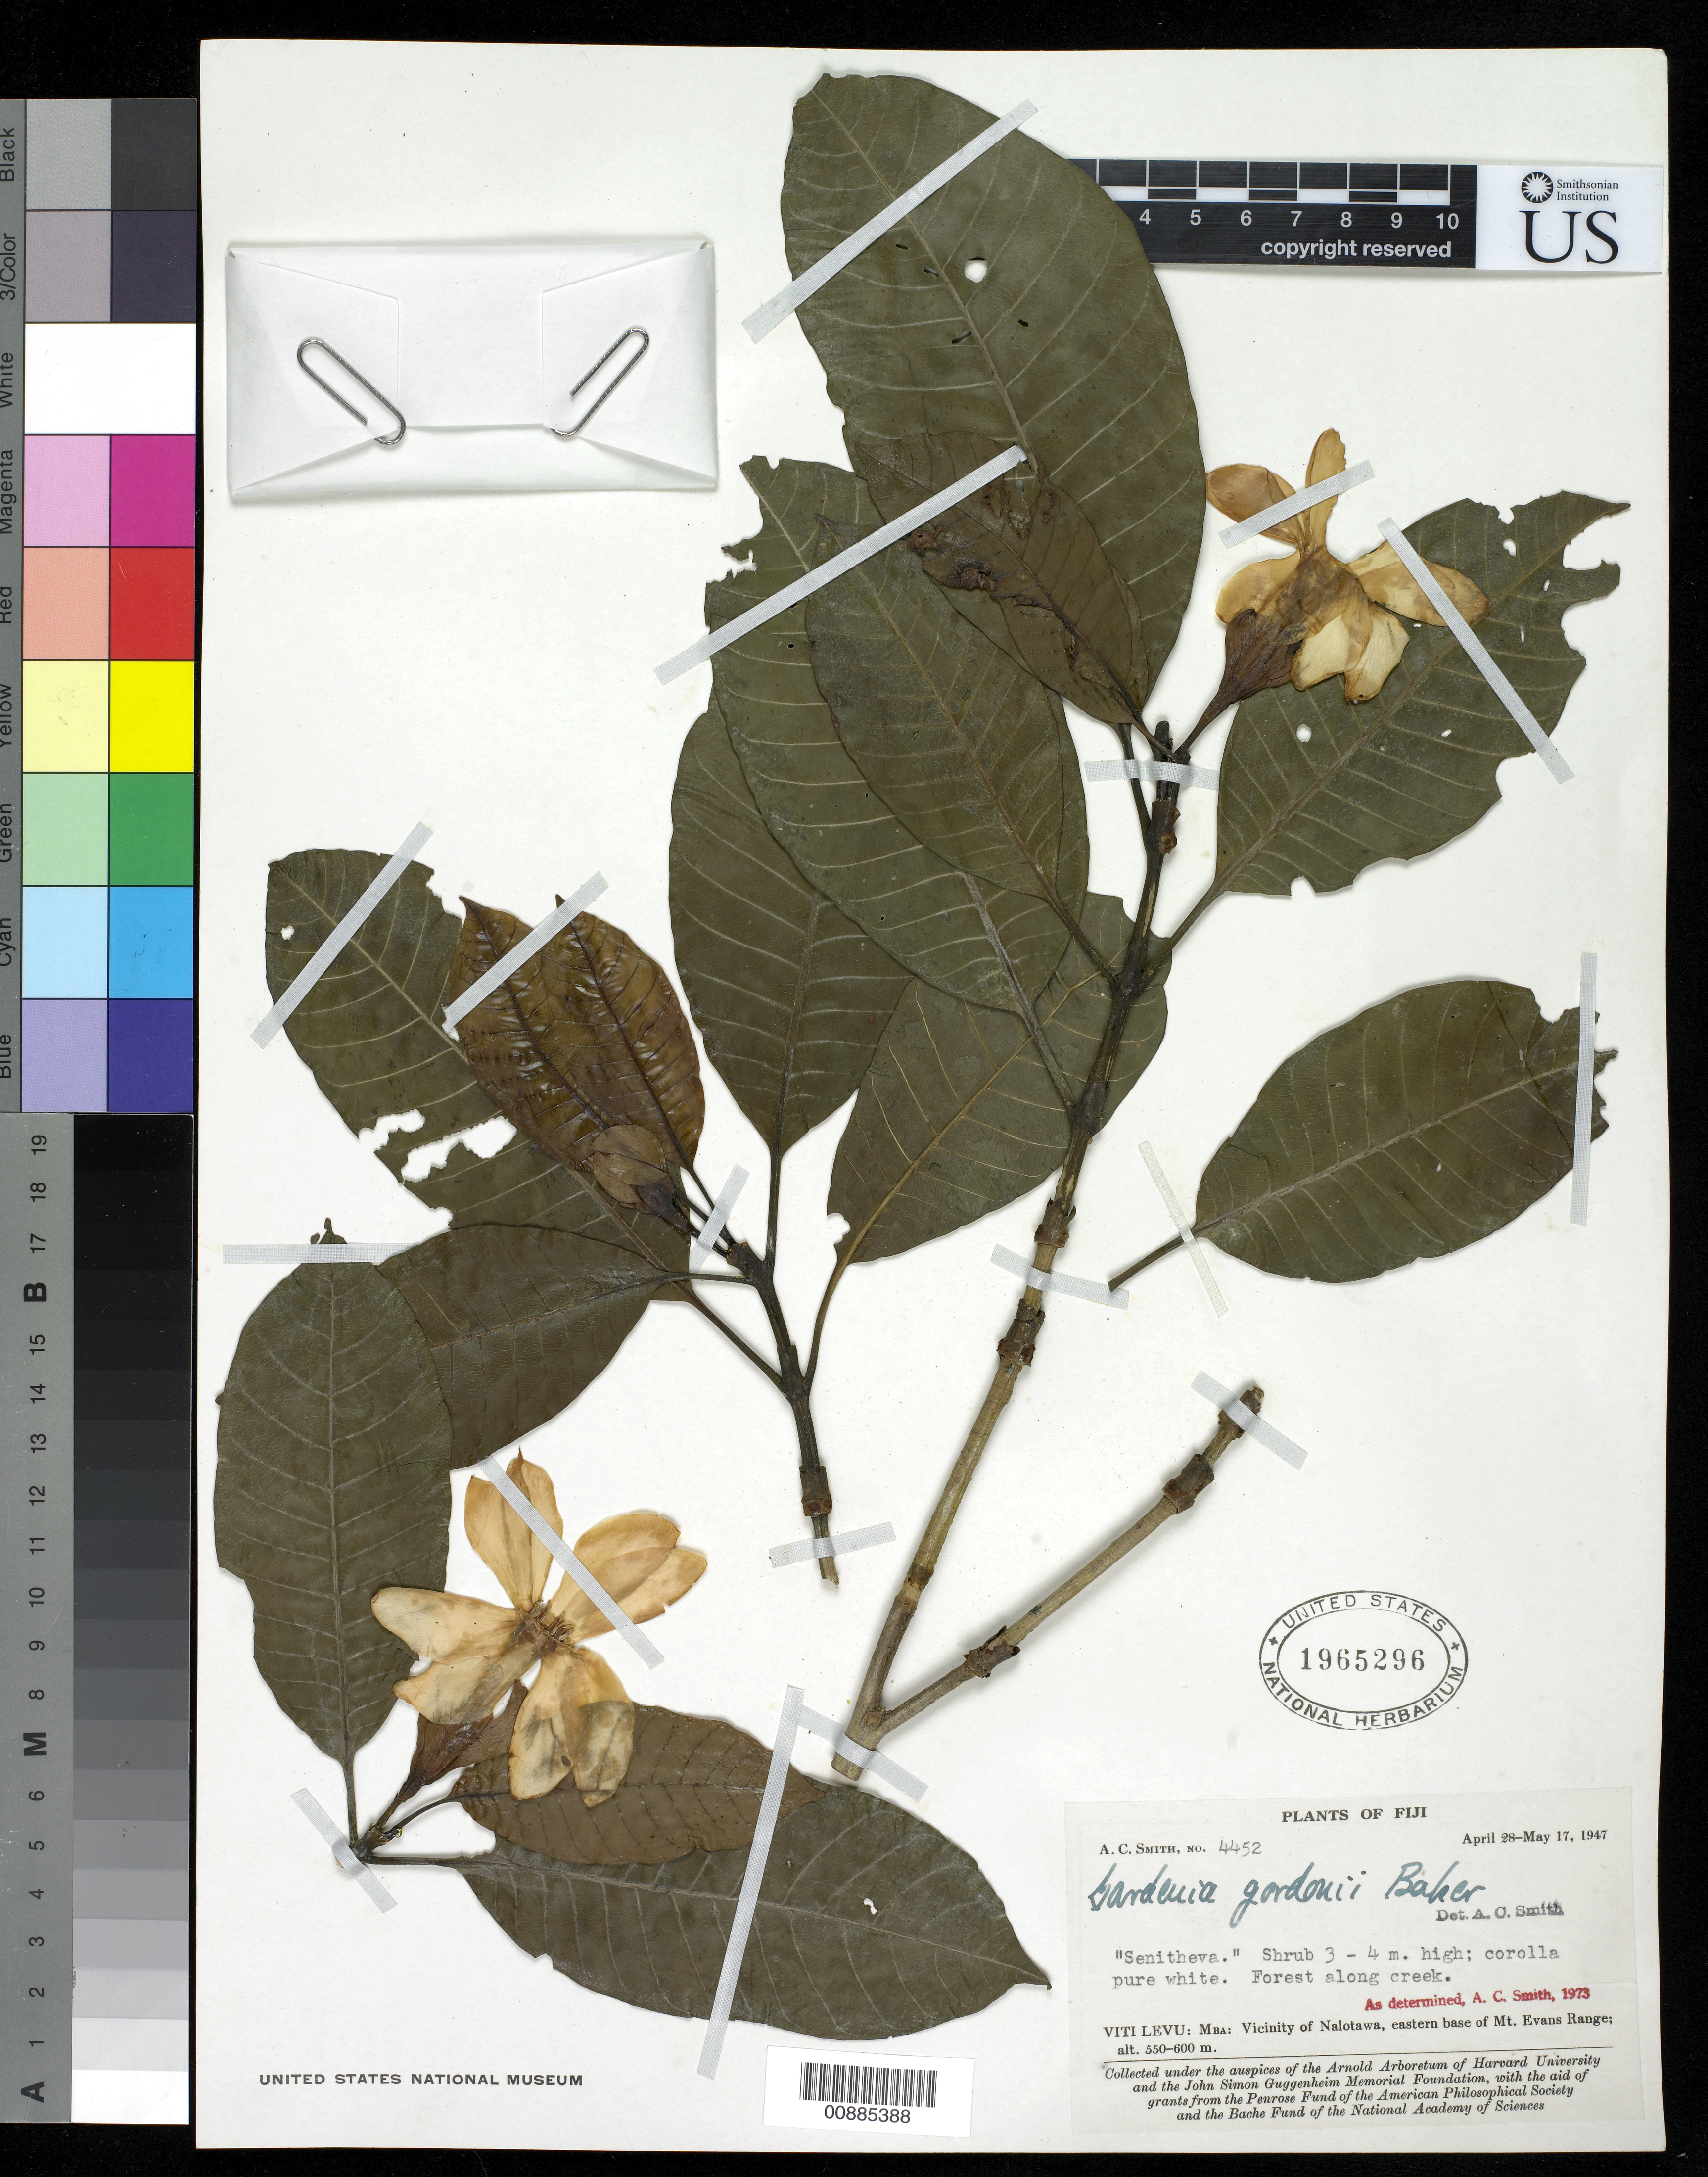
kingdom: Plantae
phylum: Tracheophyta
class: Magnoliopsida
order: Gentianales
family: Rubiaceae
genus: Gardenia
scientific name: Gardenia gordonii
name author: Baker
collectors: C. A. Smith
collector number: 4452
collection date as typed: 28 Apr 1947 to 17 May 1947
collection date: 1947-04-28/1947-05-17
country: Fiji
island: Viti Levu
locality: Mba; Vicinity of Nalotawa, eastern base of Mt. Evans Range.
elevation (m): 550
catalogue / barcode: US 1965296